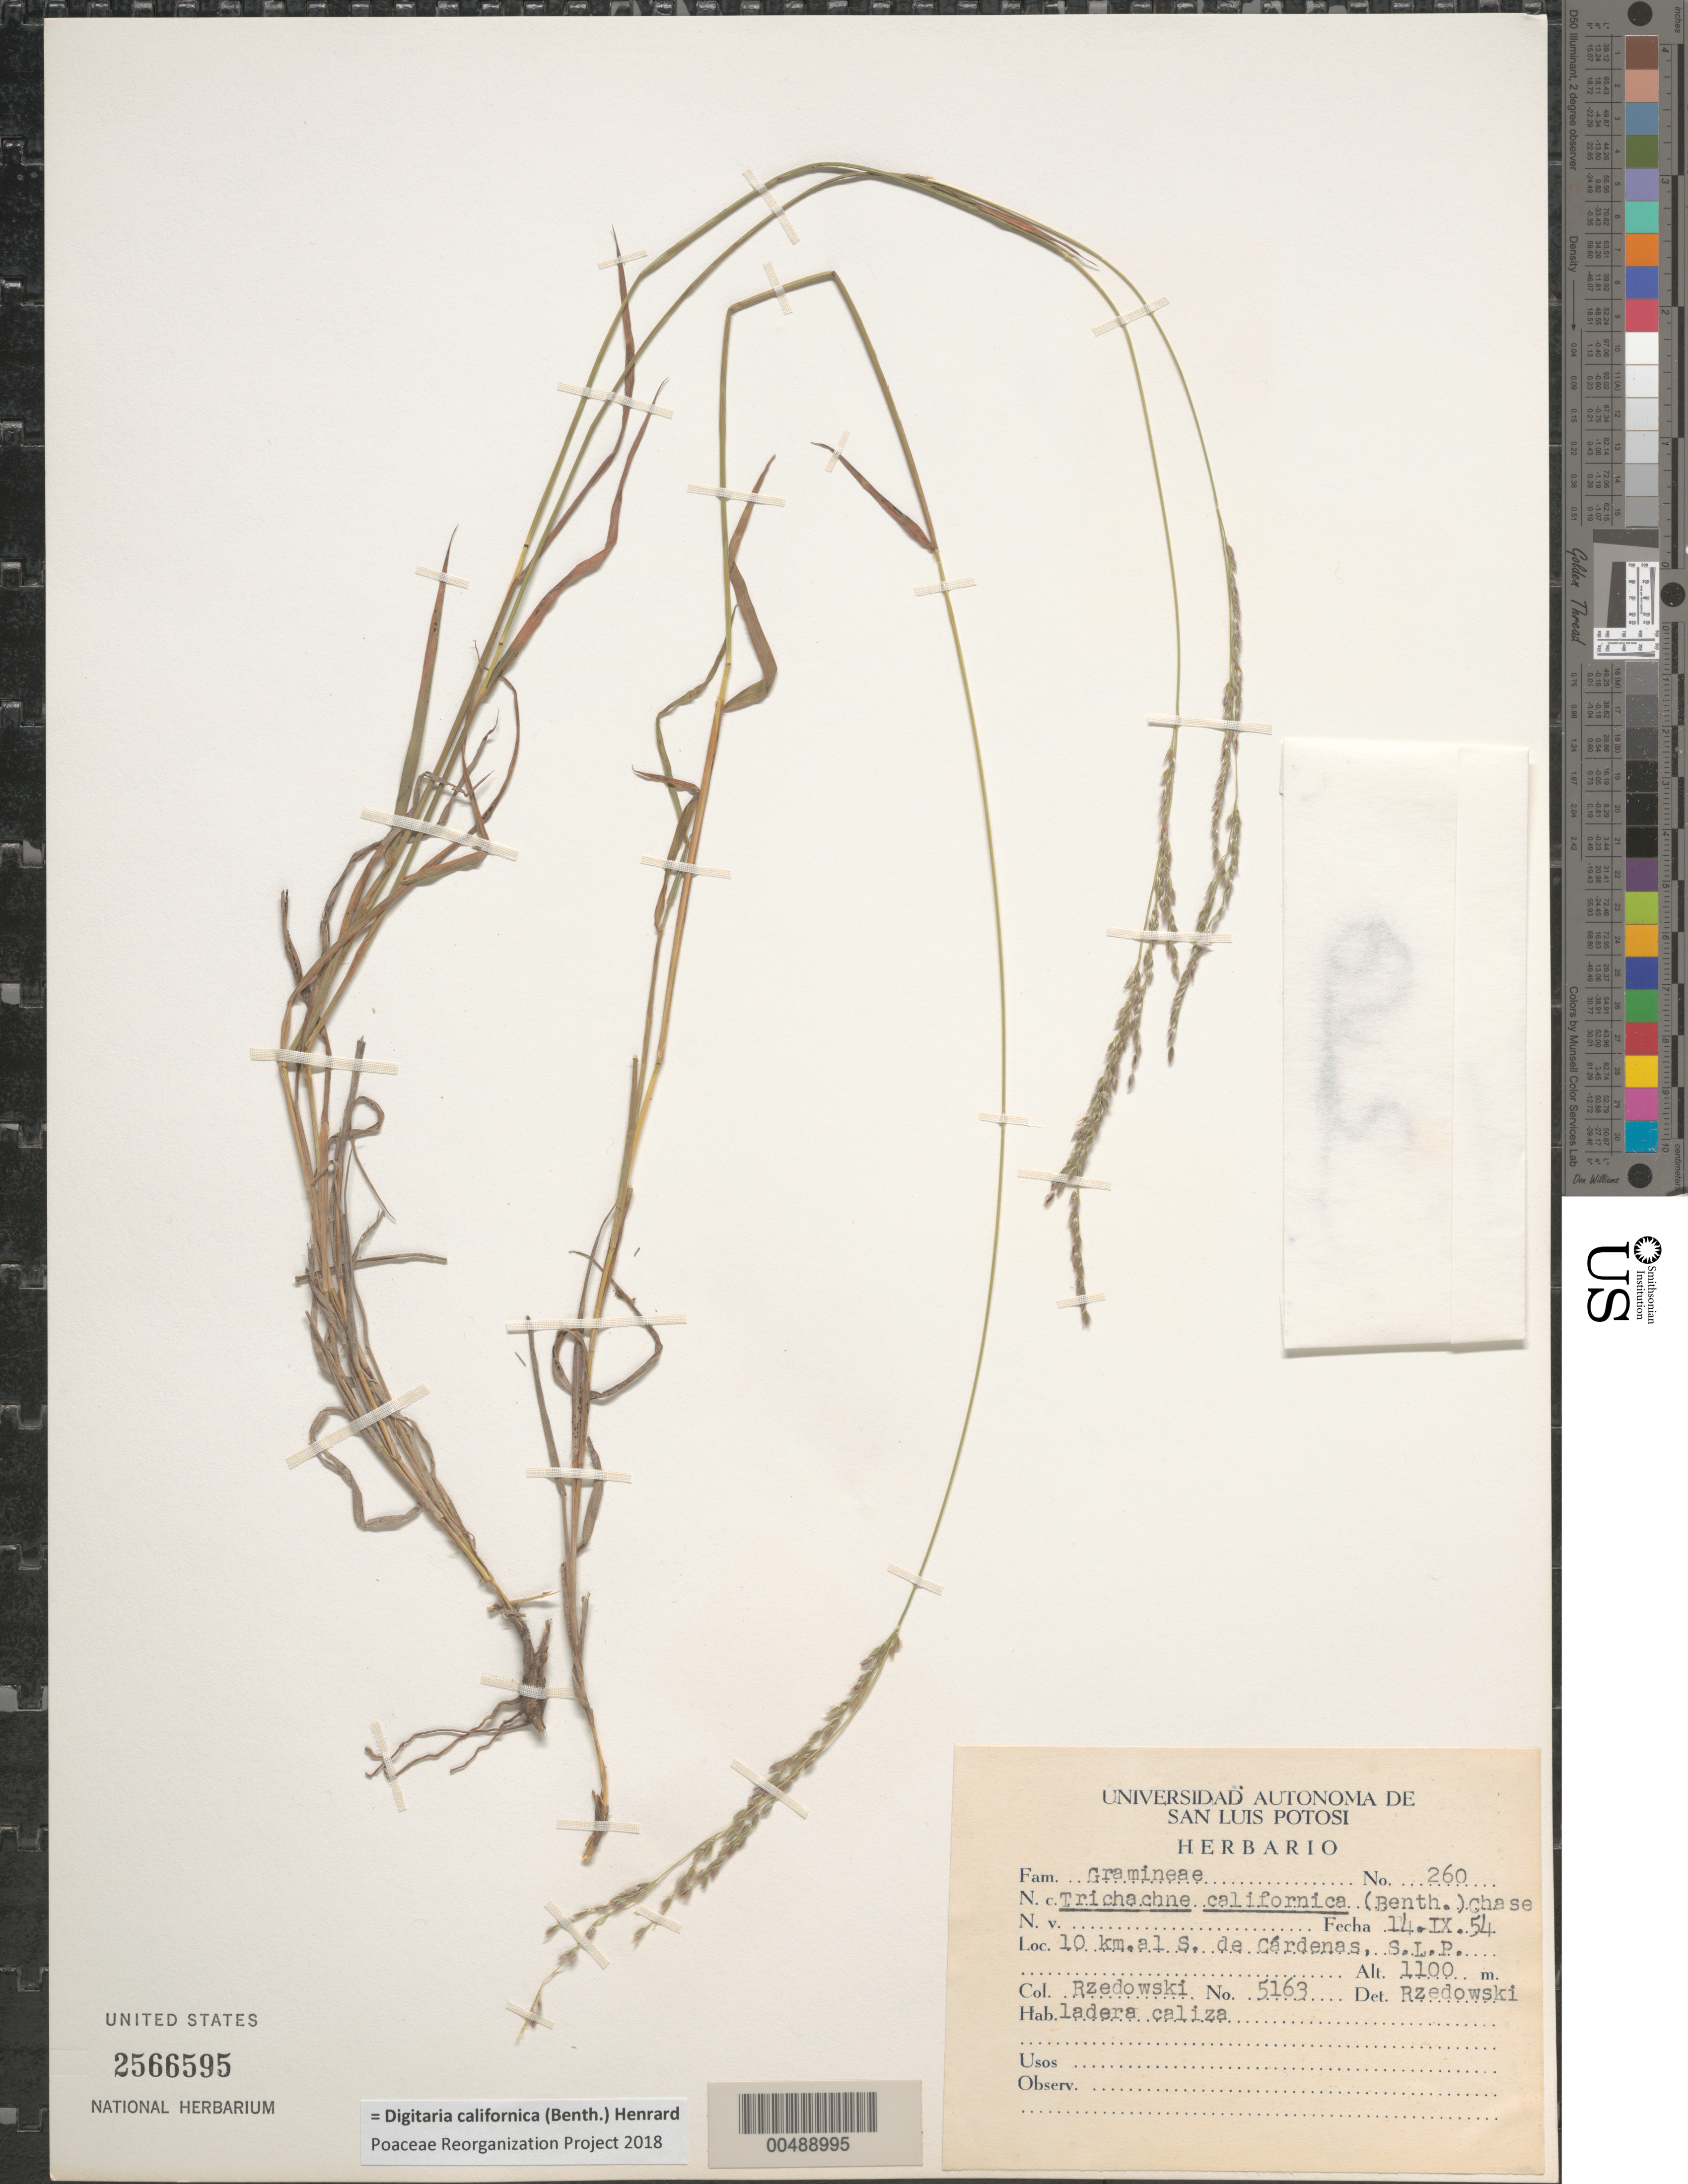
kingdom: Plantae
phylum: Tracheophyta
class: Liliopsida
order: Poales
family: Poaceae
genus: Digitaria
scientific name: Digitaria californica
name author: (Benth.) Henr.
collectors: J. Rzedowski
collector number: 260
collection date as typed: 14 Sep 1954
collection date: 1954-09-14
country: Mexico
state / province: San Luis Potosi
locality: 10 km S of Cárdenas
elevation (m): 1100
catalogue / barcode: US 2566595